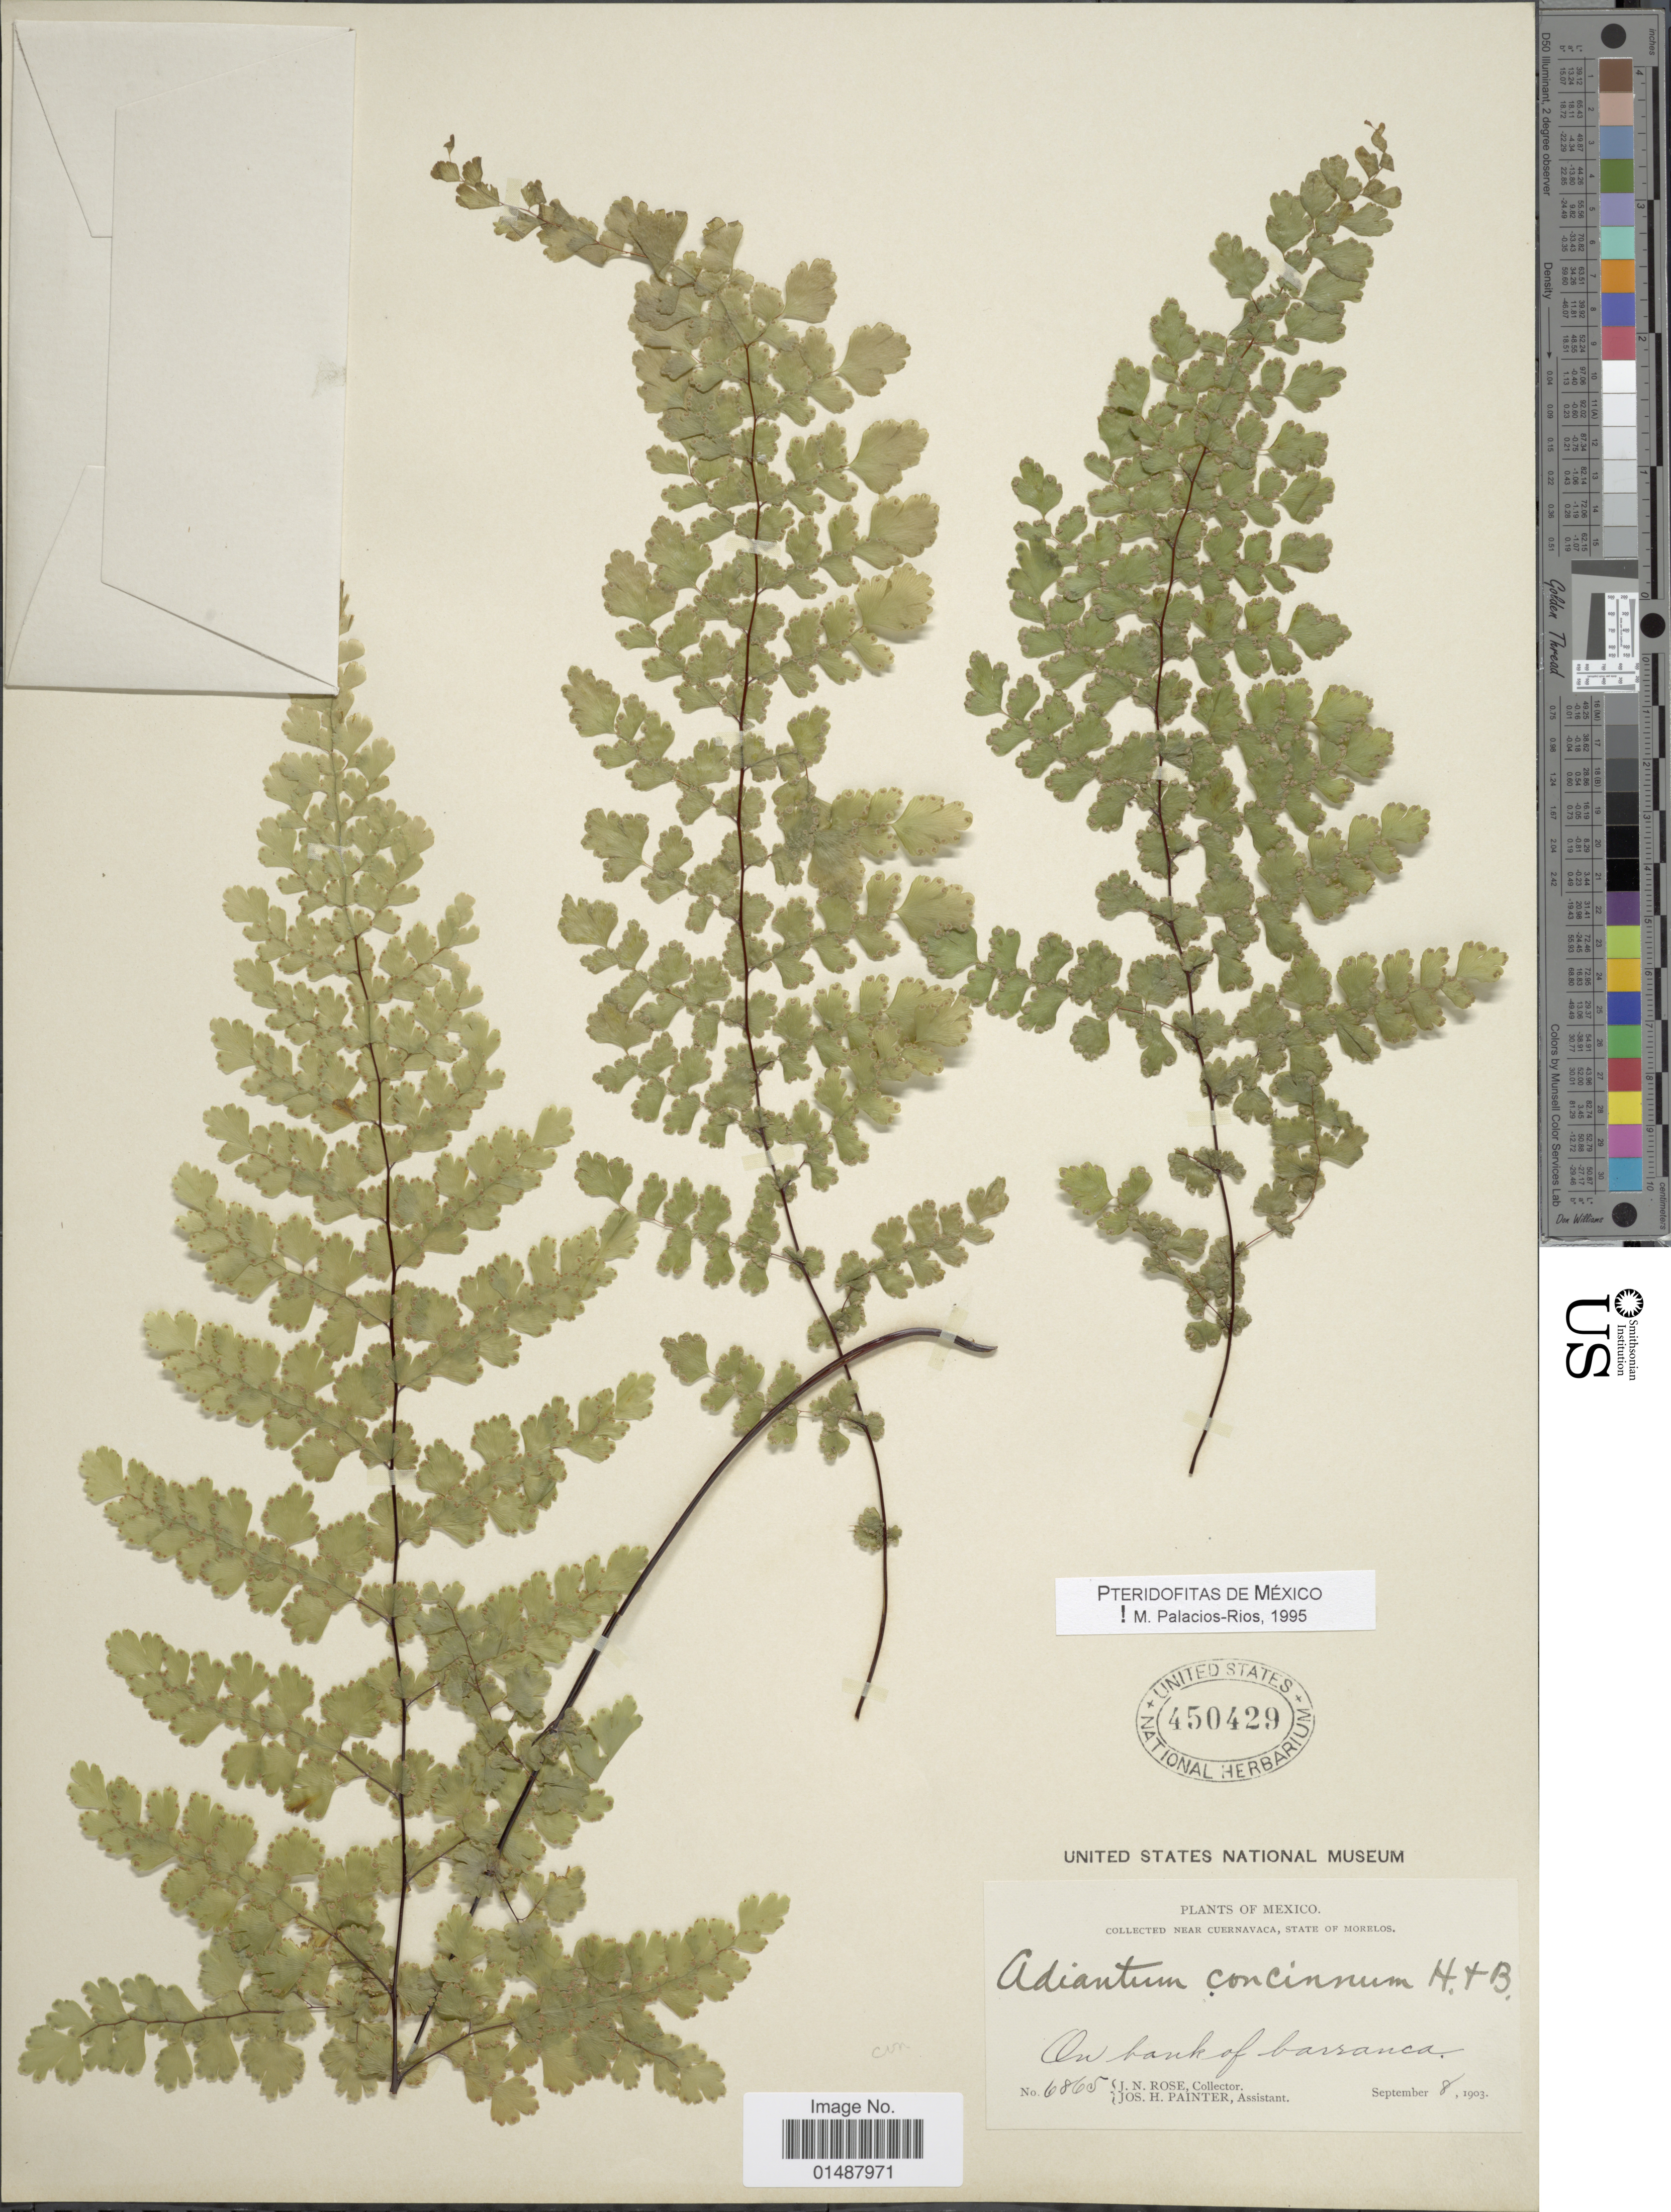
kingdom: Plantae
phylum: Tracheophyta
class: Polypodiopsida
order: Polypodiales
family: Pteridaceae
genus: Adiantum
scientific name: Adiantum concinnum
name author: Humb. & Bonpl. ex Willd.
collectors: J. N. Rose & J. H. Painter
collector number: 6865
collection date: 1903-09-08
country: Mexico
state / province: Morelos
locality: Near Cuernavaca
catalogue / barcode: US 450429